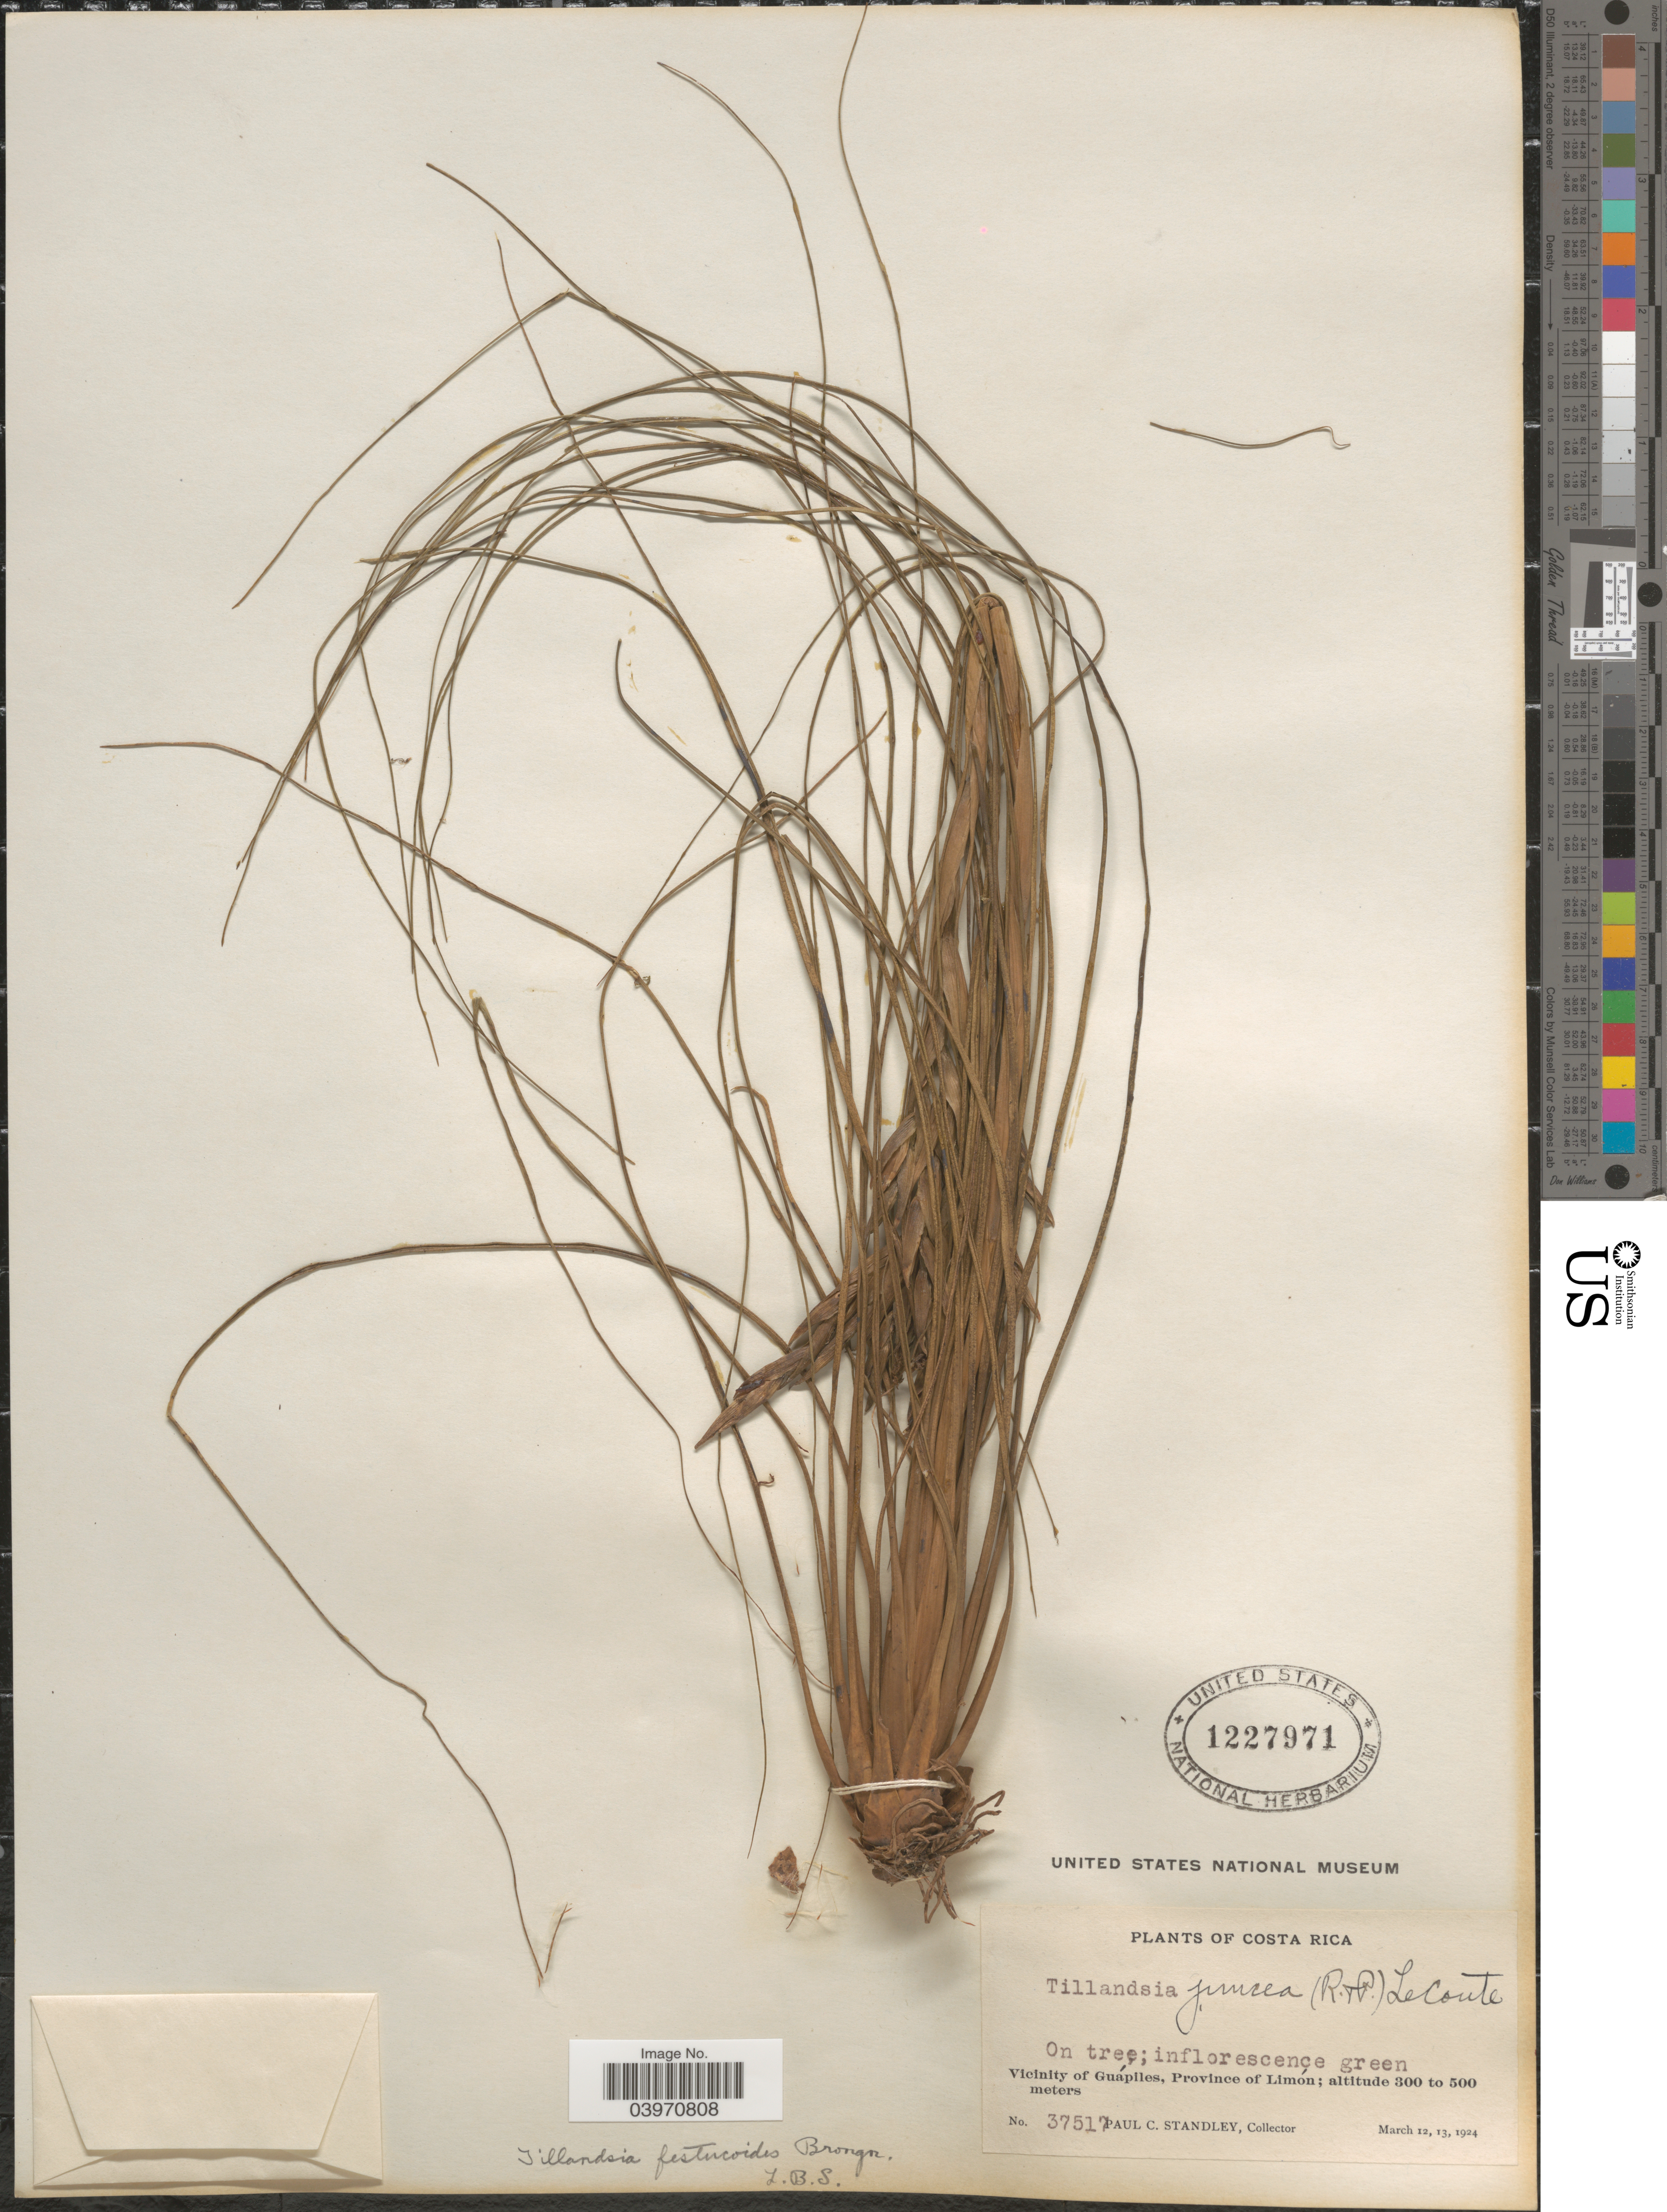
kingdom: Plantae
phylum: Tracheophyta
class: Liliopsida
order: Poales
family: Bromeliaceae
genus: Tillandsia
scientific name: Tillandsia festucoides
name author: Brongn. ex Mez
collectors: P. C. Standley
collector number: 37517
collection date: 1924-03-12/1924-03-13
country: Costa Rica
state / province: Limón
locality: Vicinity of Guápiles.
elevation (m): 300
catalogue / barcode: US 1227971